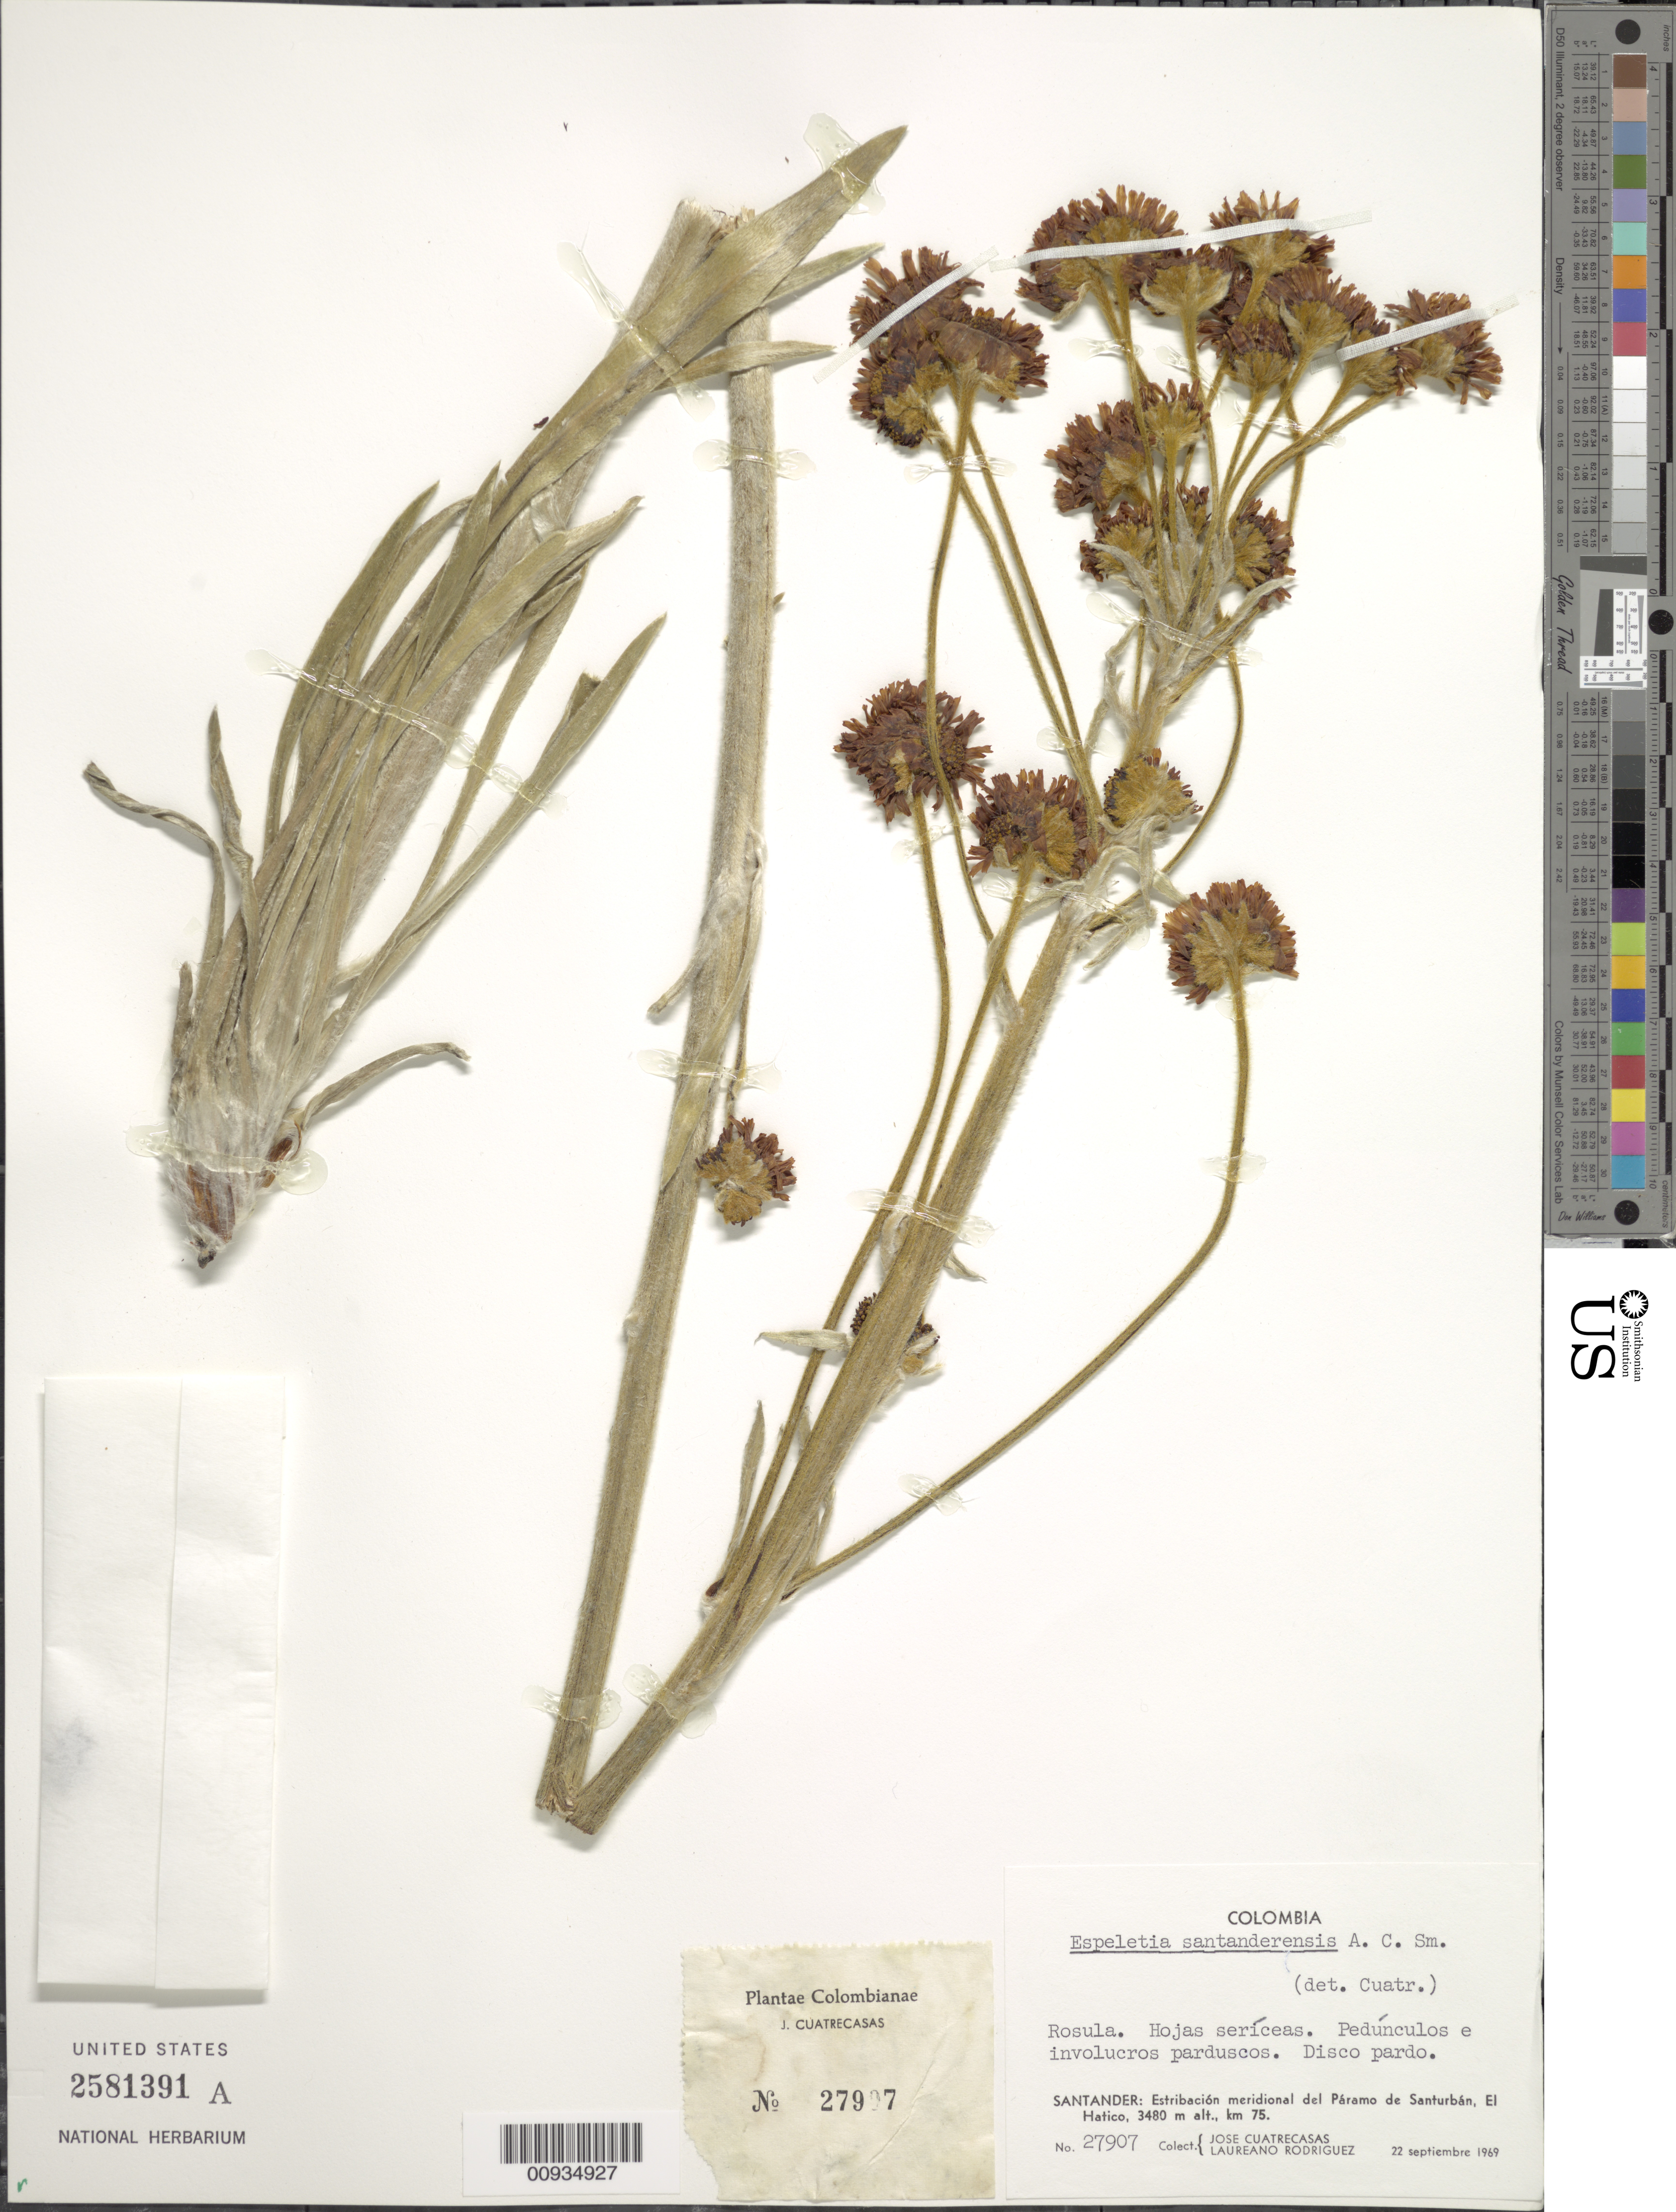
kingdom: Plantae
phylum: Tracheophyta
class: Magnoliopsida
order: Asterales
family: Asteraceae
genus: Espeletiopsis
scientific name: Espeletiopsis santanderensis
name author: (A.C. Sm.) Cuatrec.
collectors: J. Cuatrecasas & L. Rodriguez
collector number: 27907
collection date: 1969-09-22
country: Colombia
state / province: Santander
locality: Páramo de Santurbán. Estribaciones meridionales del P. de Santurbán, El Hático, km 75.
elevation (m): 3480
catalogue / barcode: US 2581391A